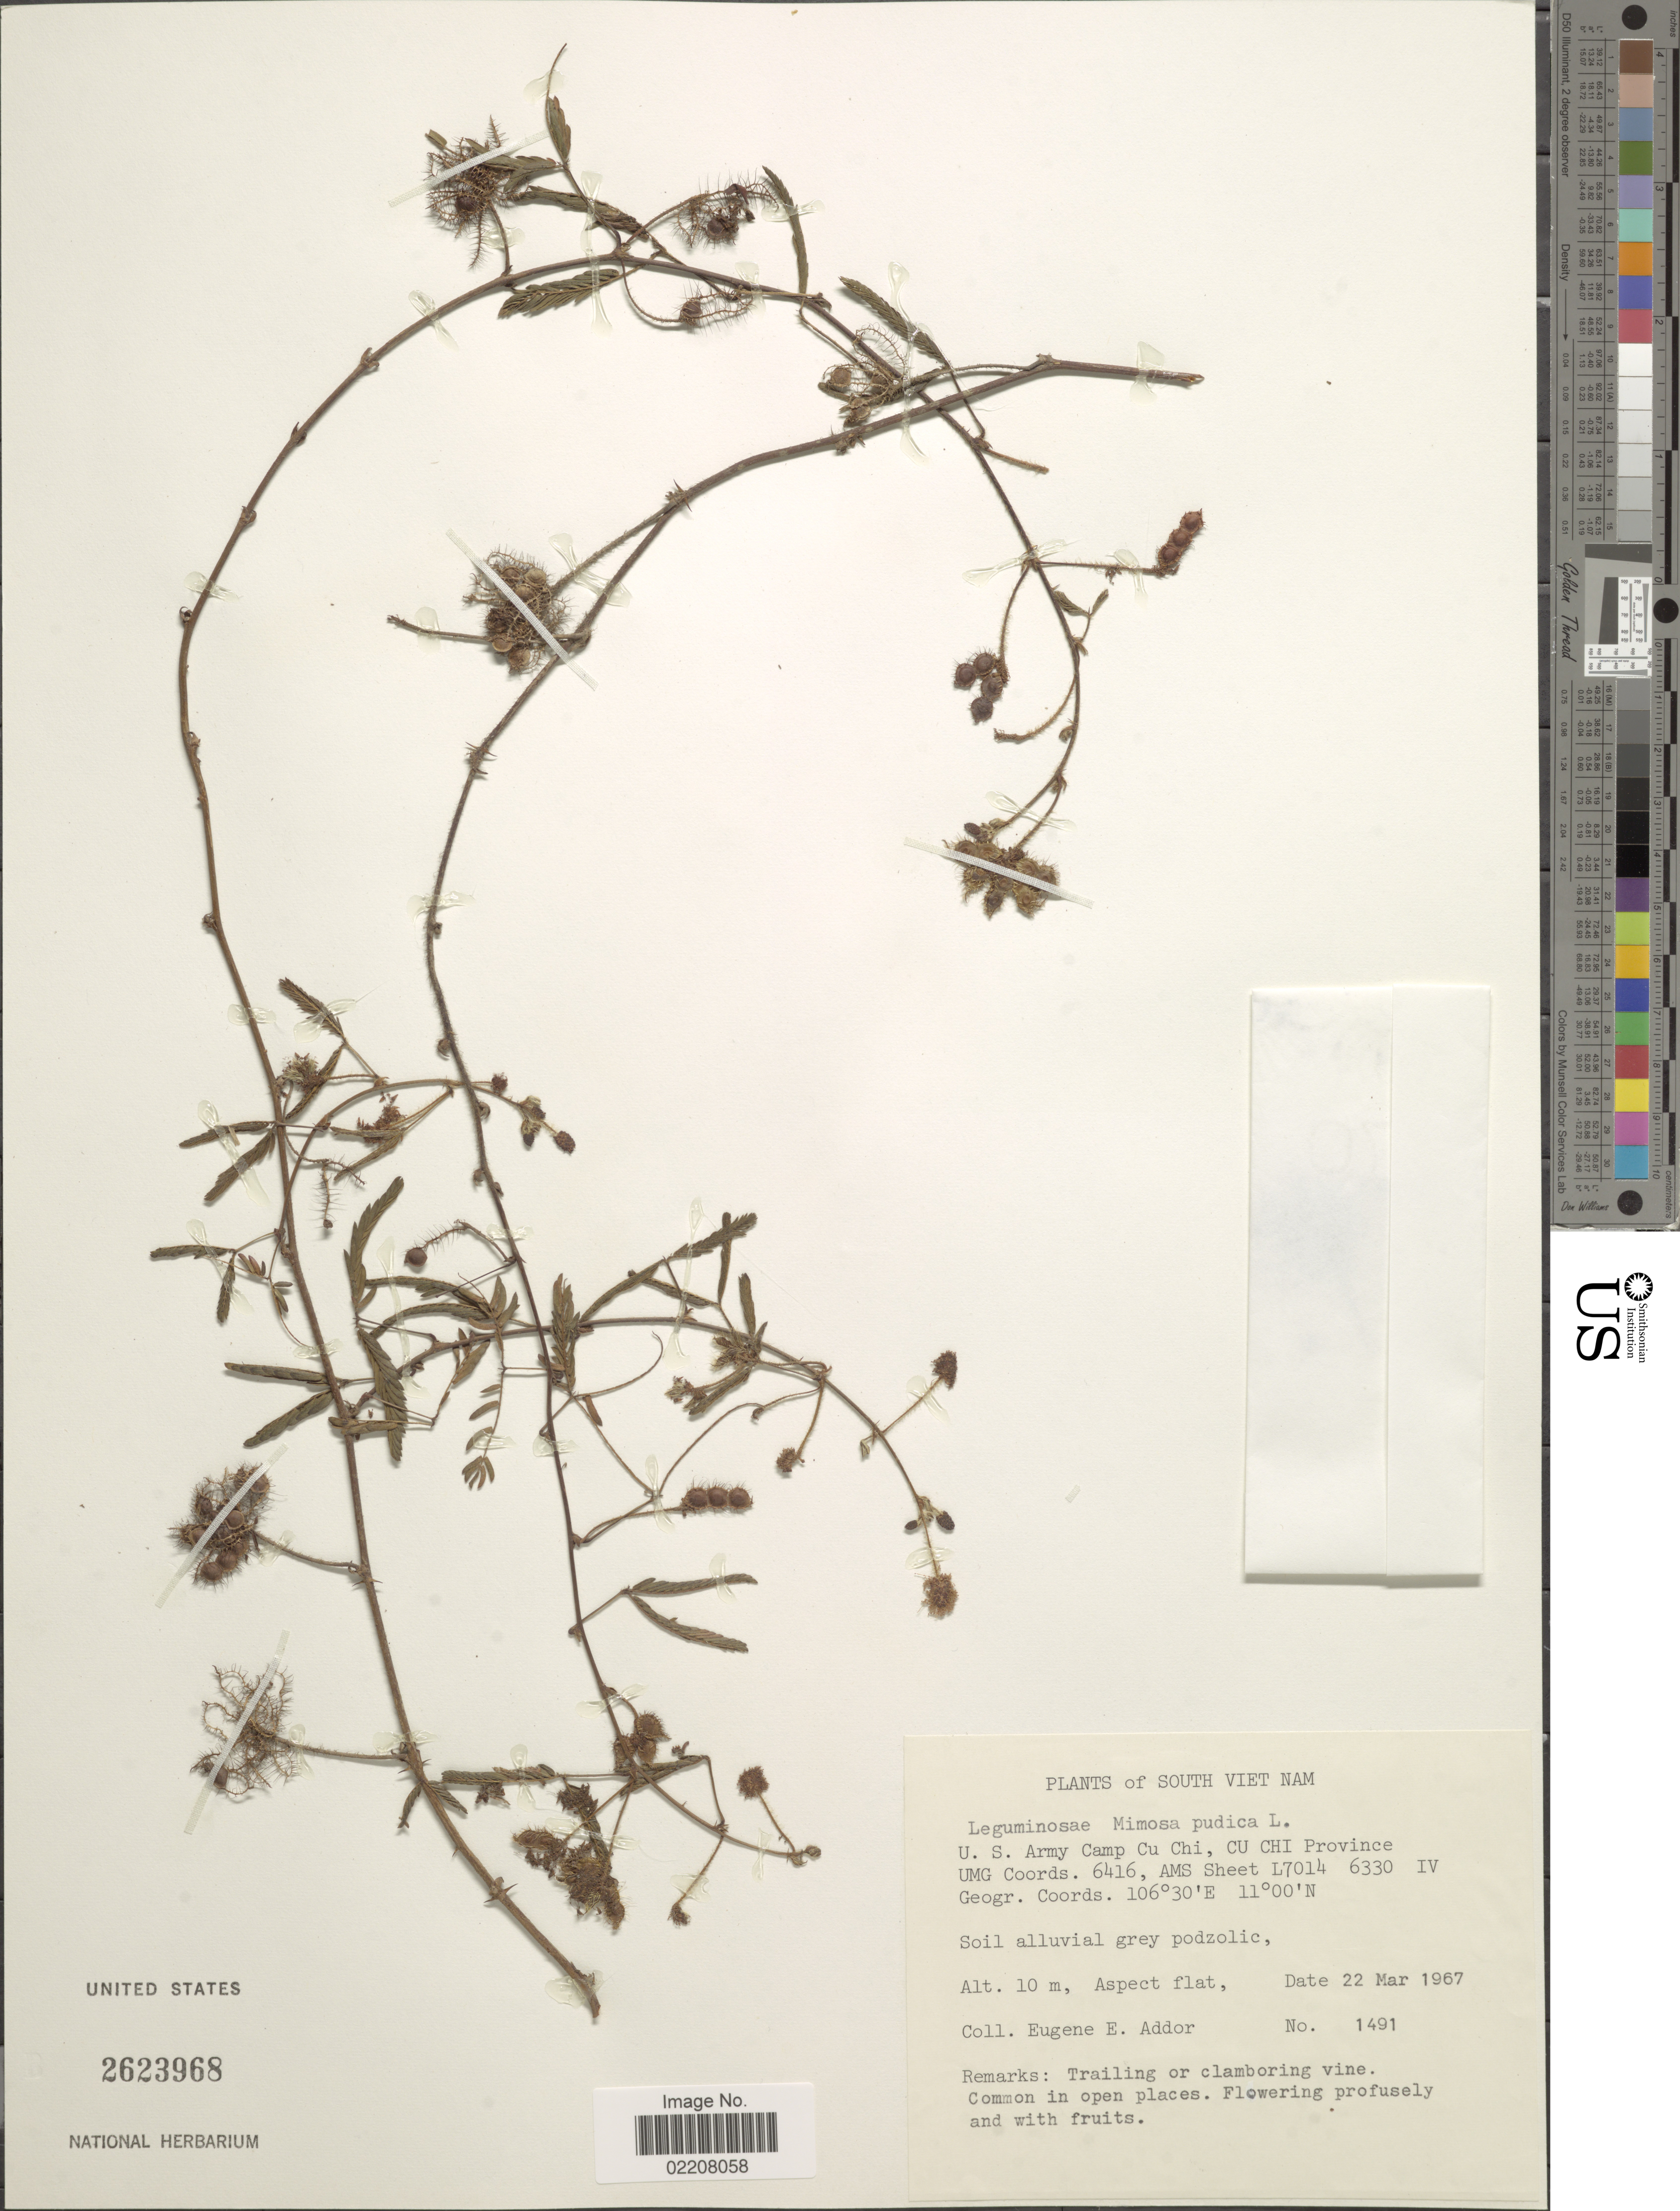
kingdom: Plantae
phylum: Tracheophyta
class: Magnoliopsida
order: Fabales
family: Fabaceae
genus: Mimosa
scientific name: Mimosa pudica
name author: L.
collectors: E. E. Addor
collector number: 1491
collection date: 1967-03-22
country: Vietnam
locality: South Viet Nam, U.S. Army Camp Cu Chi, Cu Chi Province UMG Coords, 6416, AMS Street L7014 6330 IV.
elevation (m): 10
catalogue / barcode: US 2623968